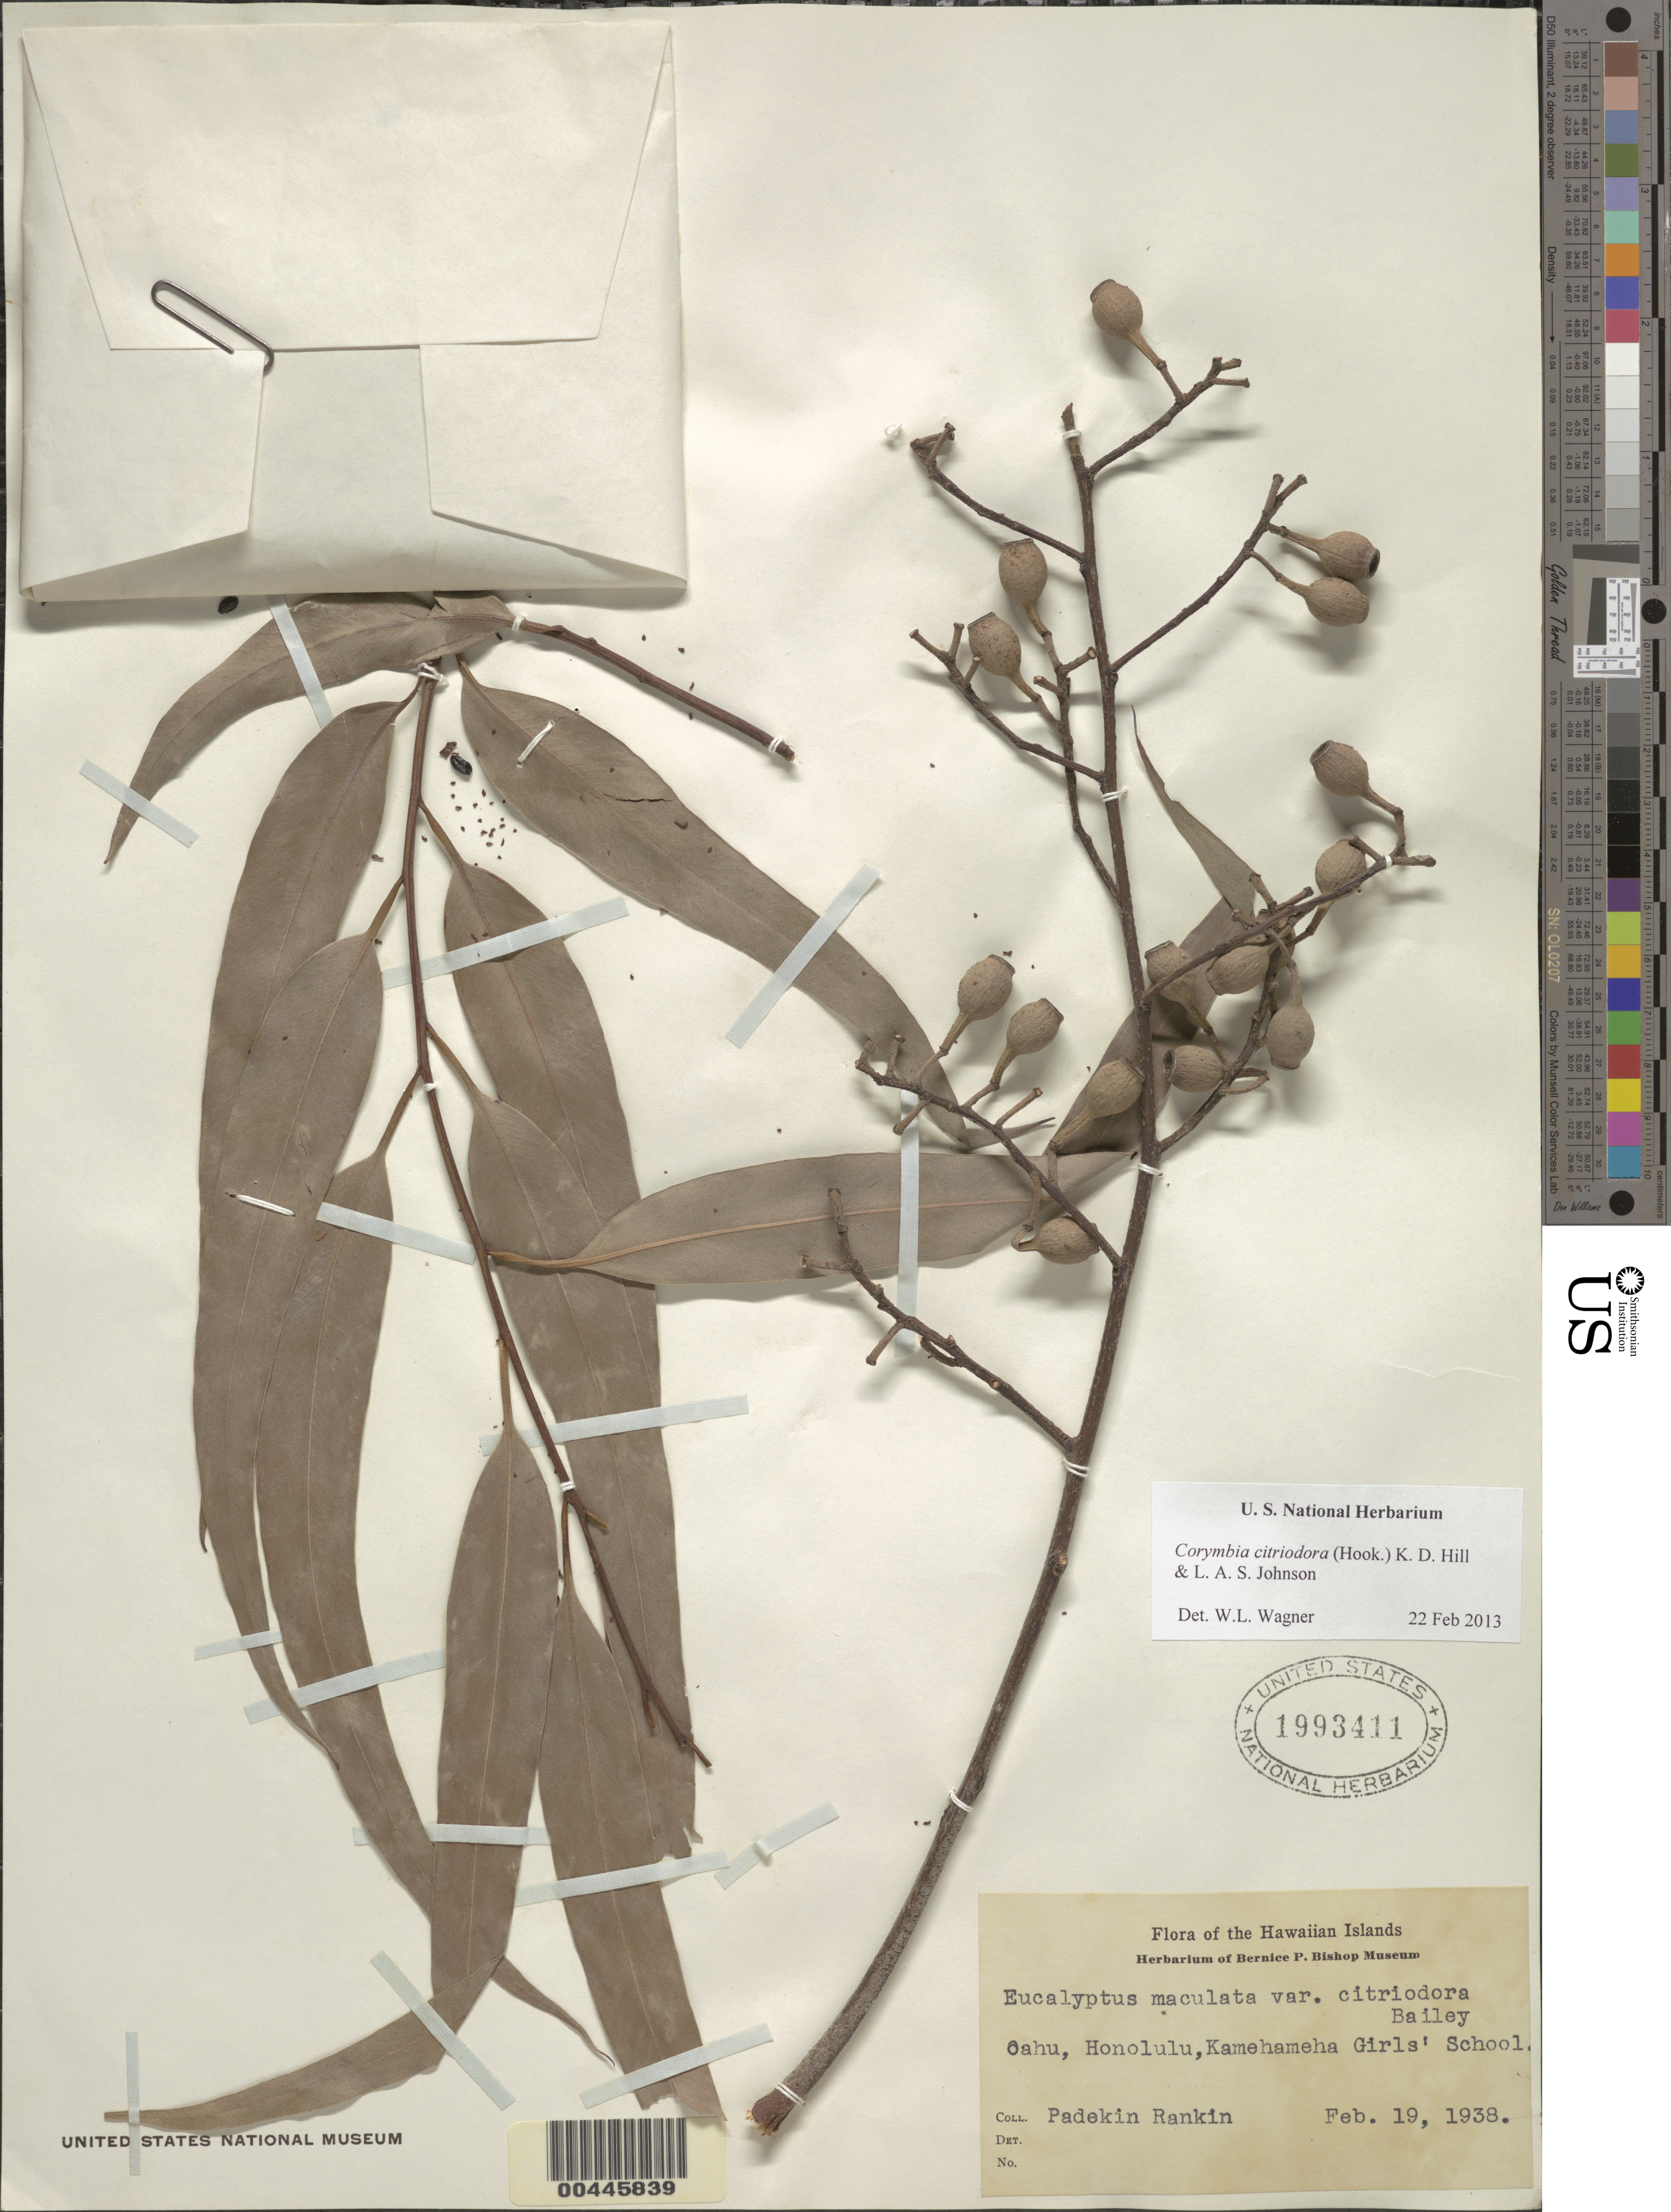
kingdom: Plantae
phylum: Tracheophyta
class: Magnoliopsida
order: Myrtales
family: Myrtaceae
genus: Corymbia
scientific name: Corymbia citriodora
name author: (Hook.) K.D. Hill & L.A.S. Johnson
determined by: Wagner, W. L., (BOT), Smithsonian Institution - National Museum of Natural History (UNITED STATES)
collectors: P. Rankin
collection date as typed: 19 Feb 1938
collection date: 1938-02-19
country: United States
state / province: Hawaii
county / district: Honolulu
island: Oahu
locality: Honolulu, Kamehameha Girl's School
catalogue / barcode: US 1993411